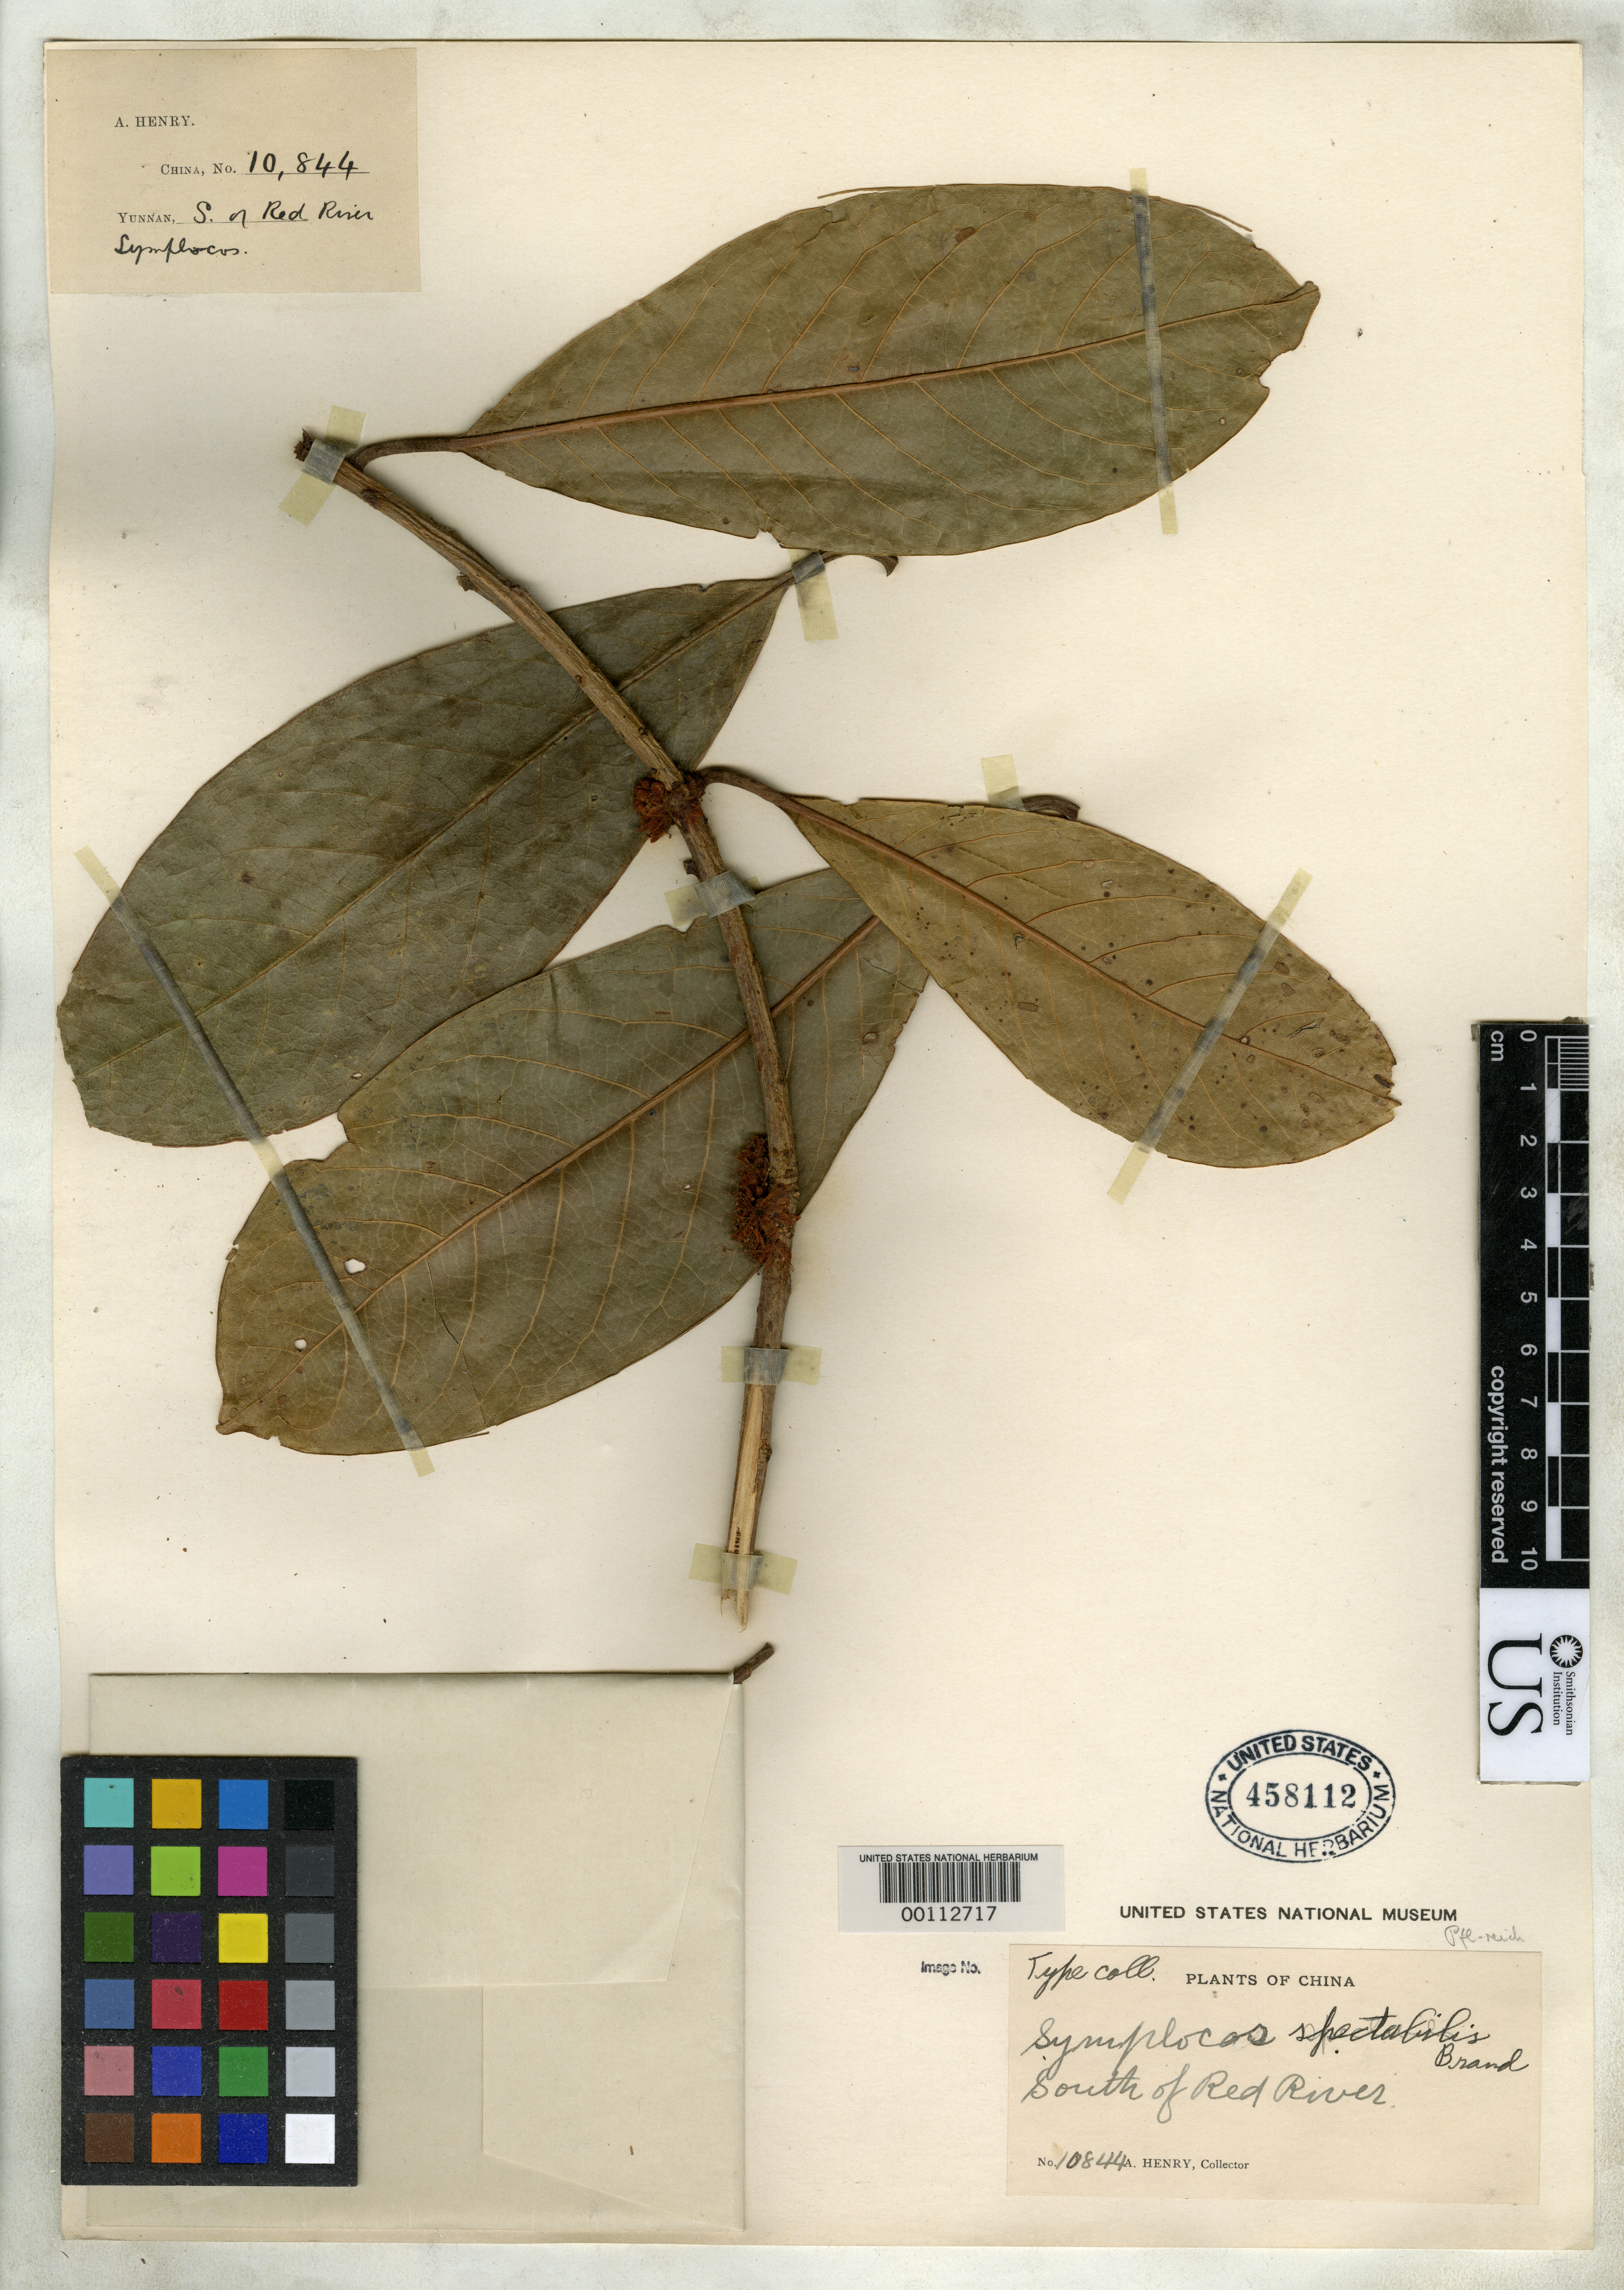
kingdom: Plantae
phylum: Tracheophyta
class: Magnoliopsida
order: Ericales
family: Symplocaceae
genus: Symplocos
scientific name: Symplocos spectabilis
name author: Brand in Engl.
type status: Isotype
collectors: A. Henry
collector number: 10844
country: China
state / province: Yunnan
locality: South of Red River.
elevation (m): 2500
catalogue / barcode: US 458112